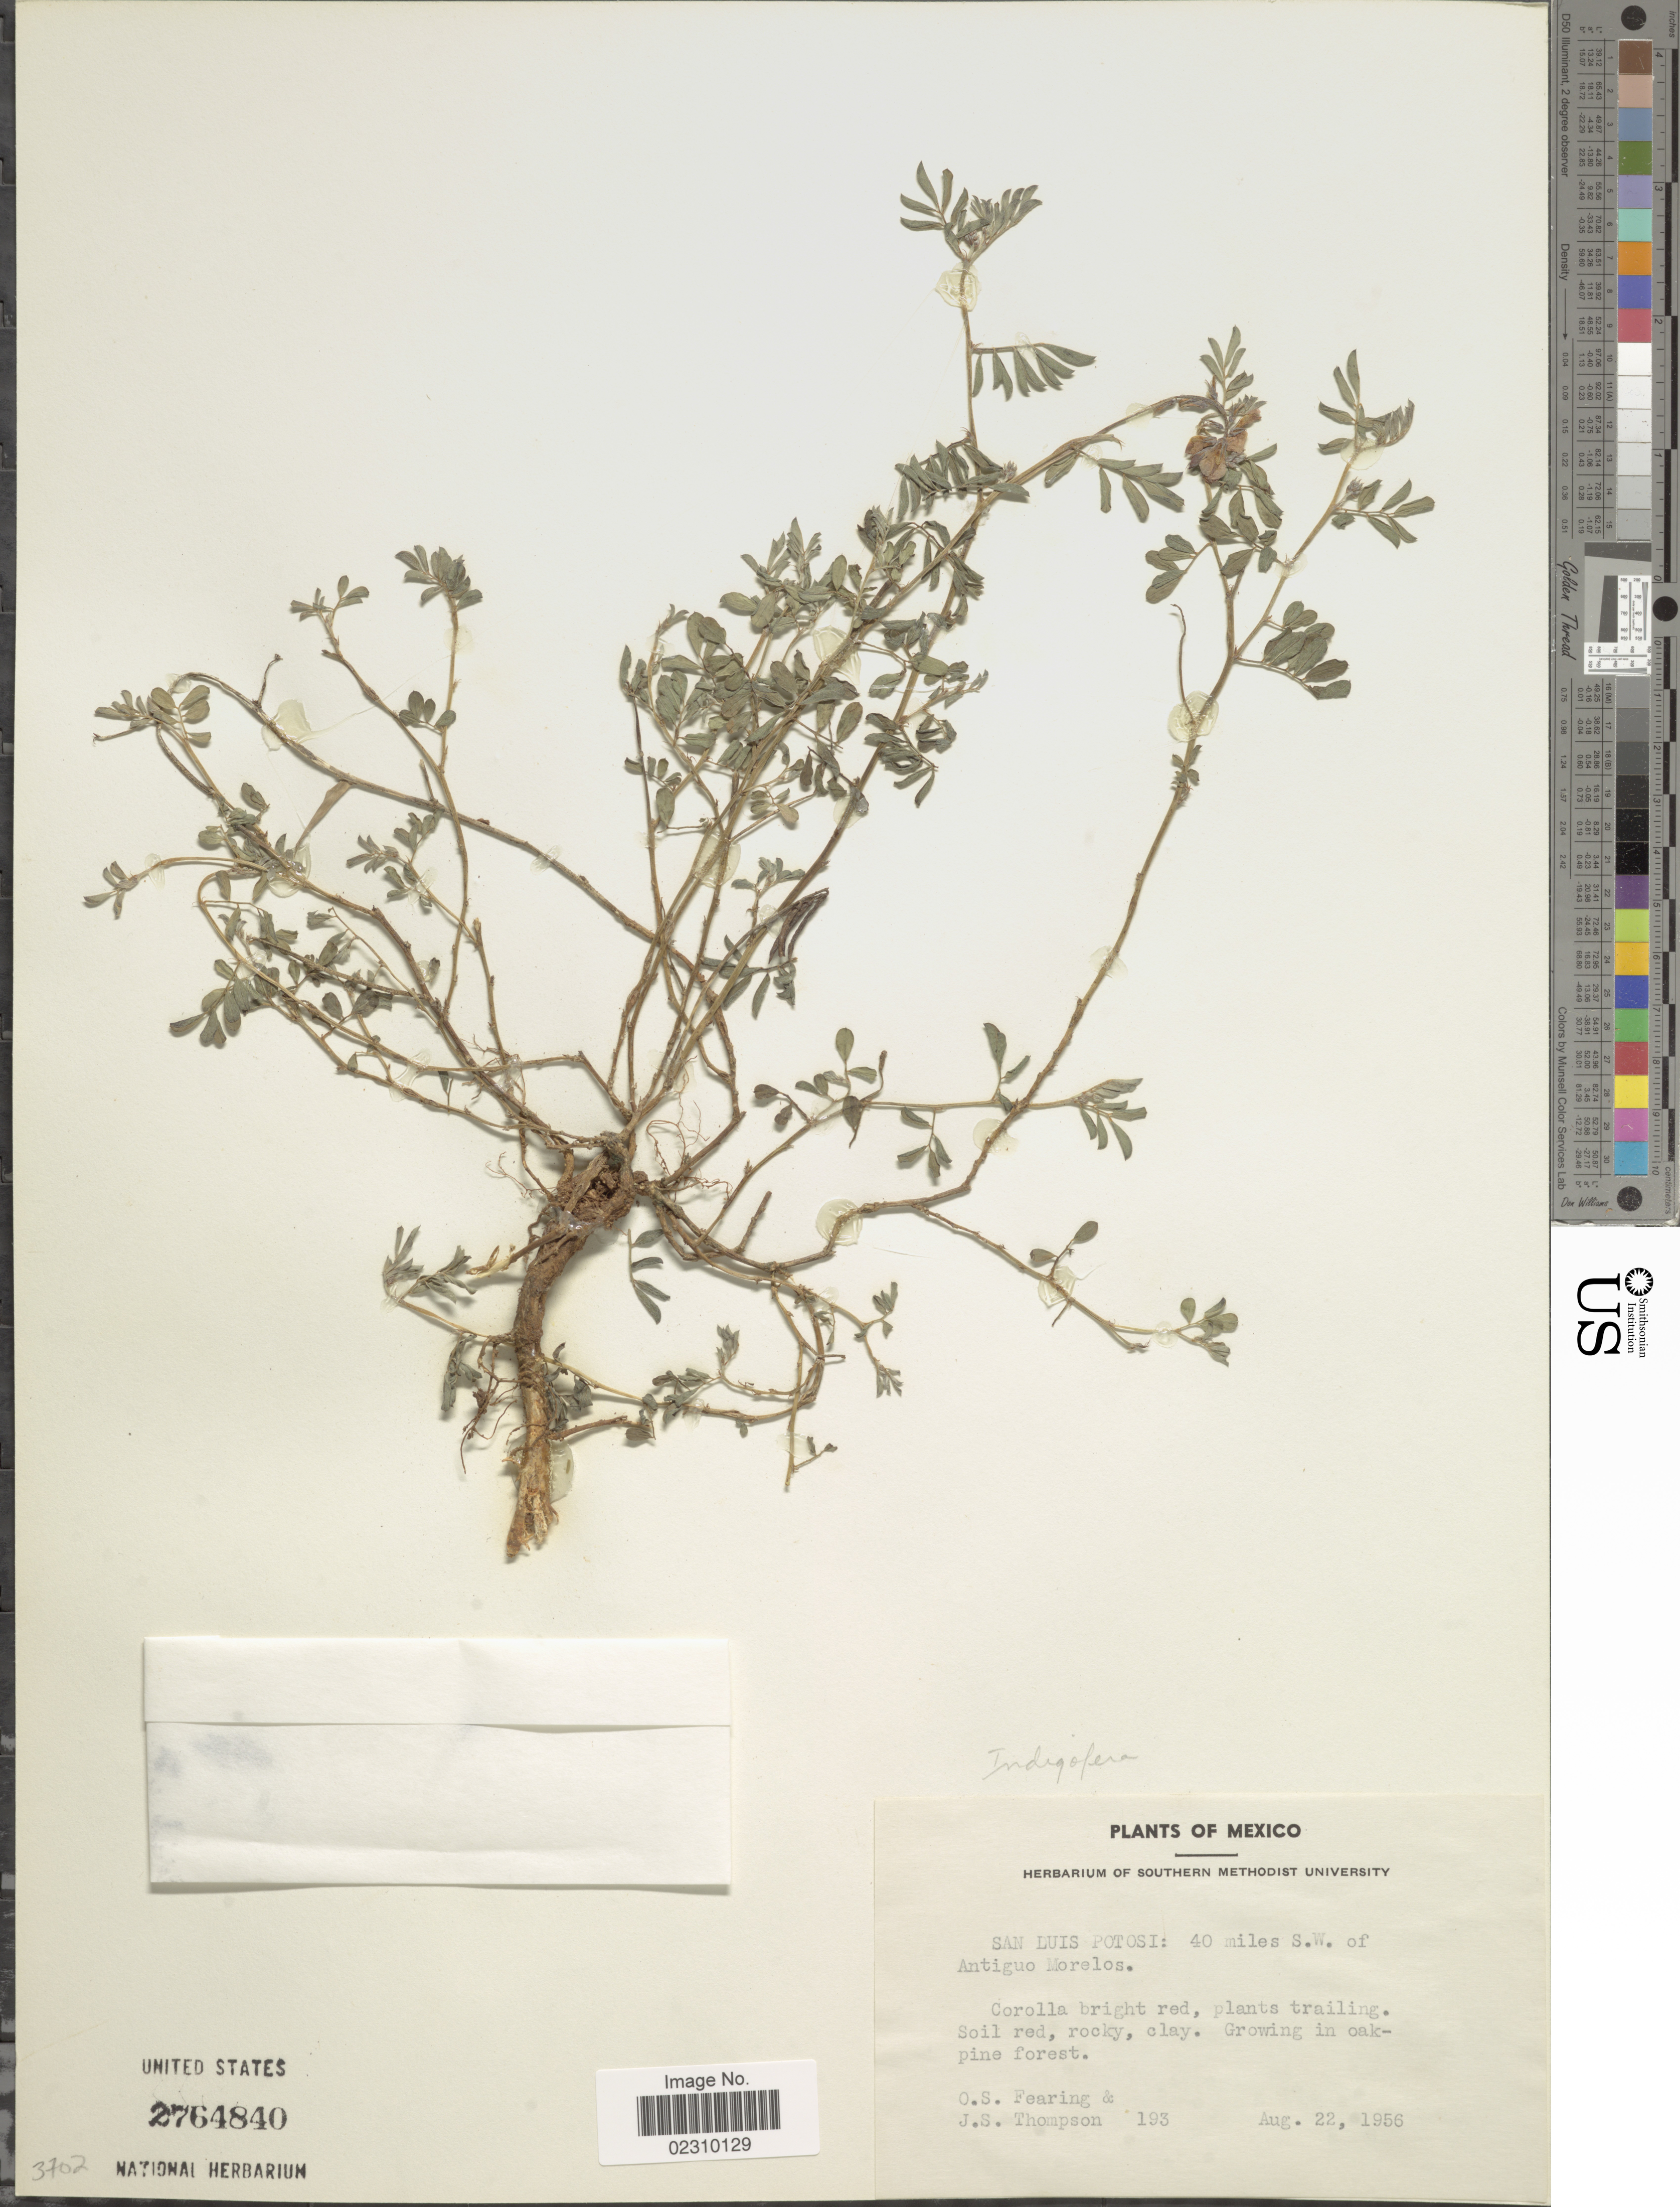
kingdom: Plantae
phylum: Tracheophyta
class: Magnoliopsida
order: Fabales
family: Fabaceae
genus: Indigofera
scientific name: Indigofera sp.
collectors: O. S. Fearing & J. S. Thompson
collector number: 193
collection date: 1956-08-22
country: Mexico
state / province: San Luis Potosí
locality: San Luis Potosi: 40 miles S.W. of Antiguo Morelos.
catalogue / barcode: US 2764840